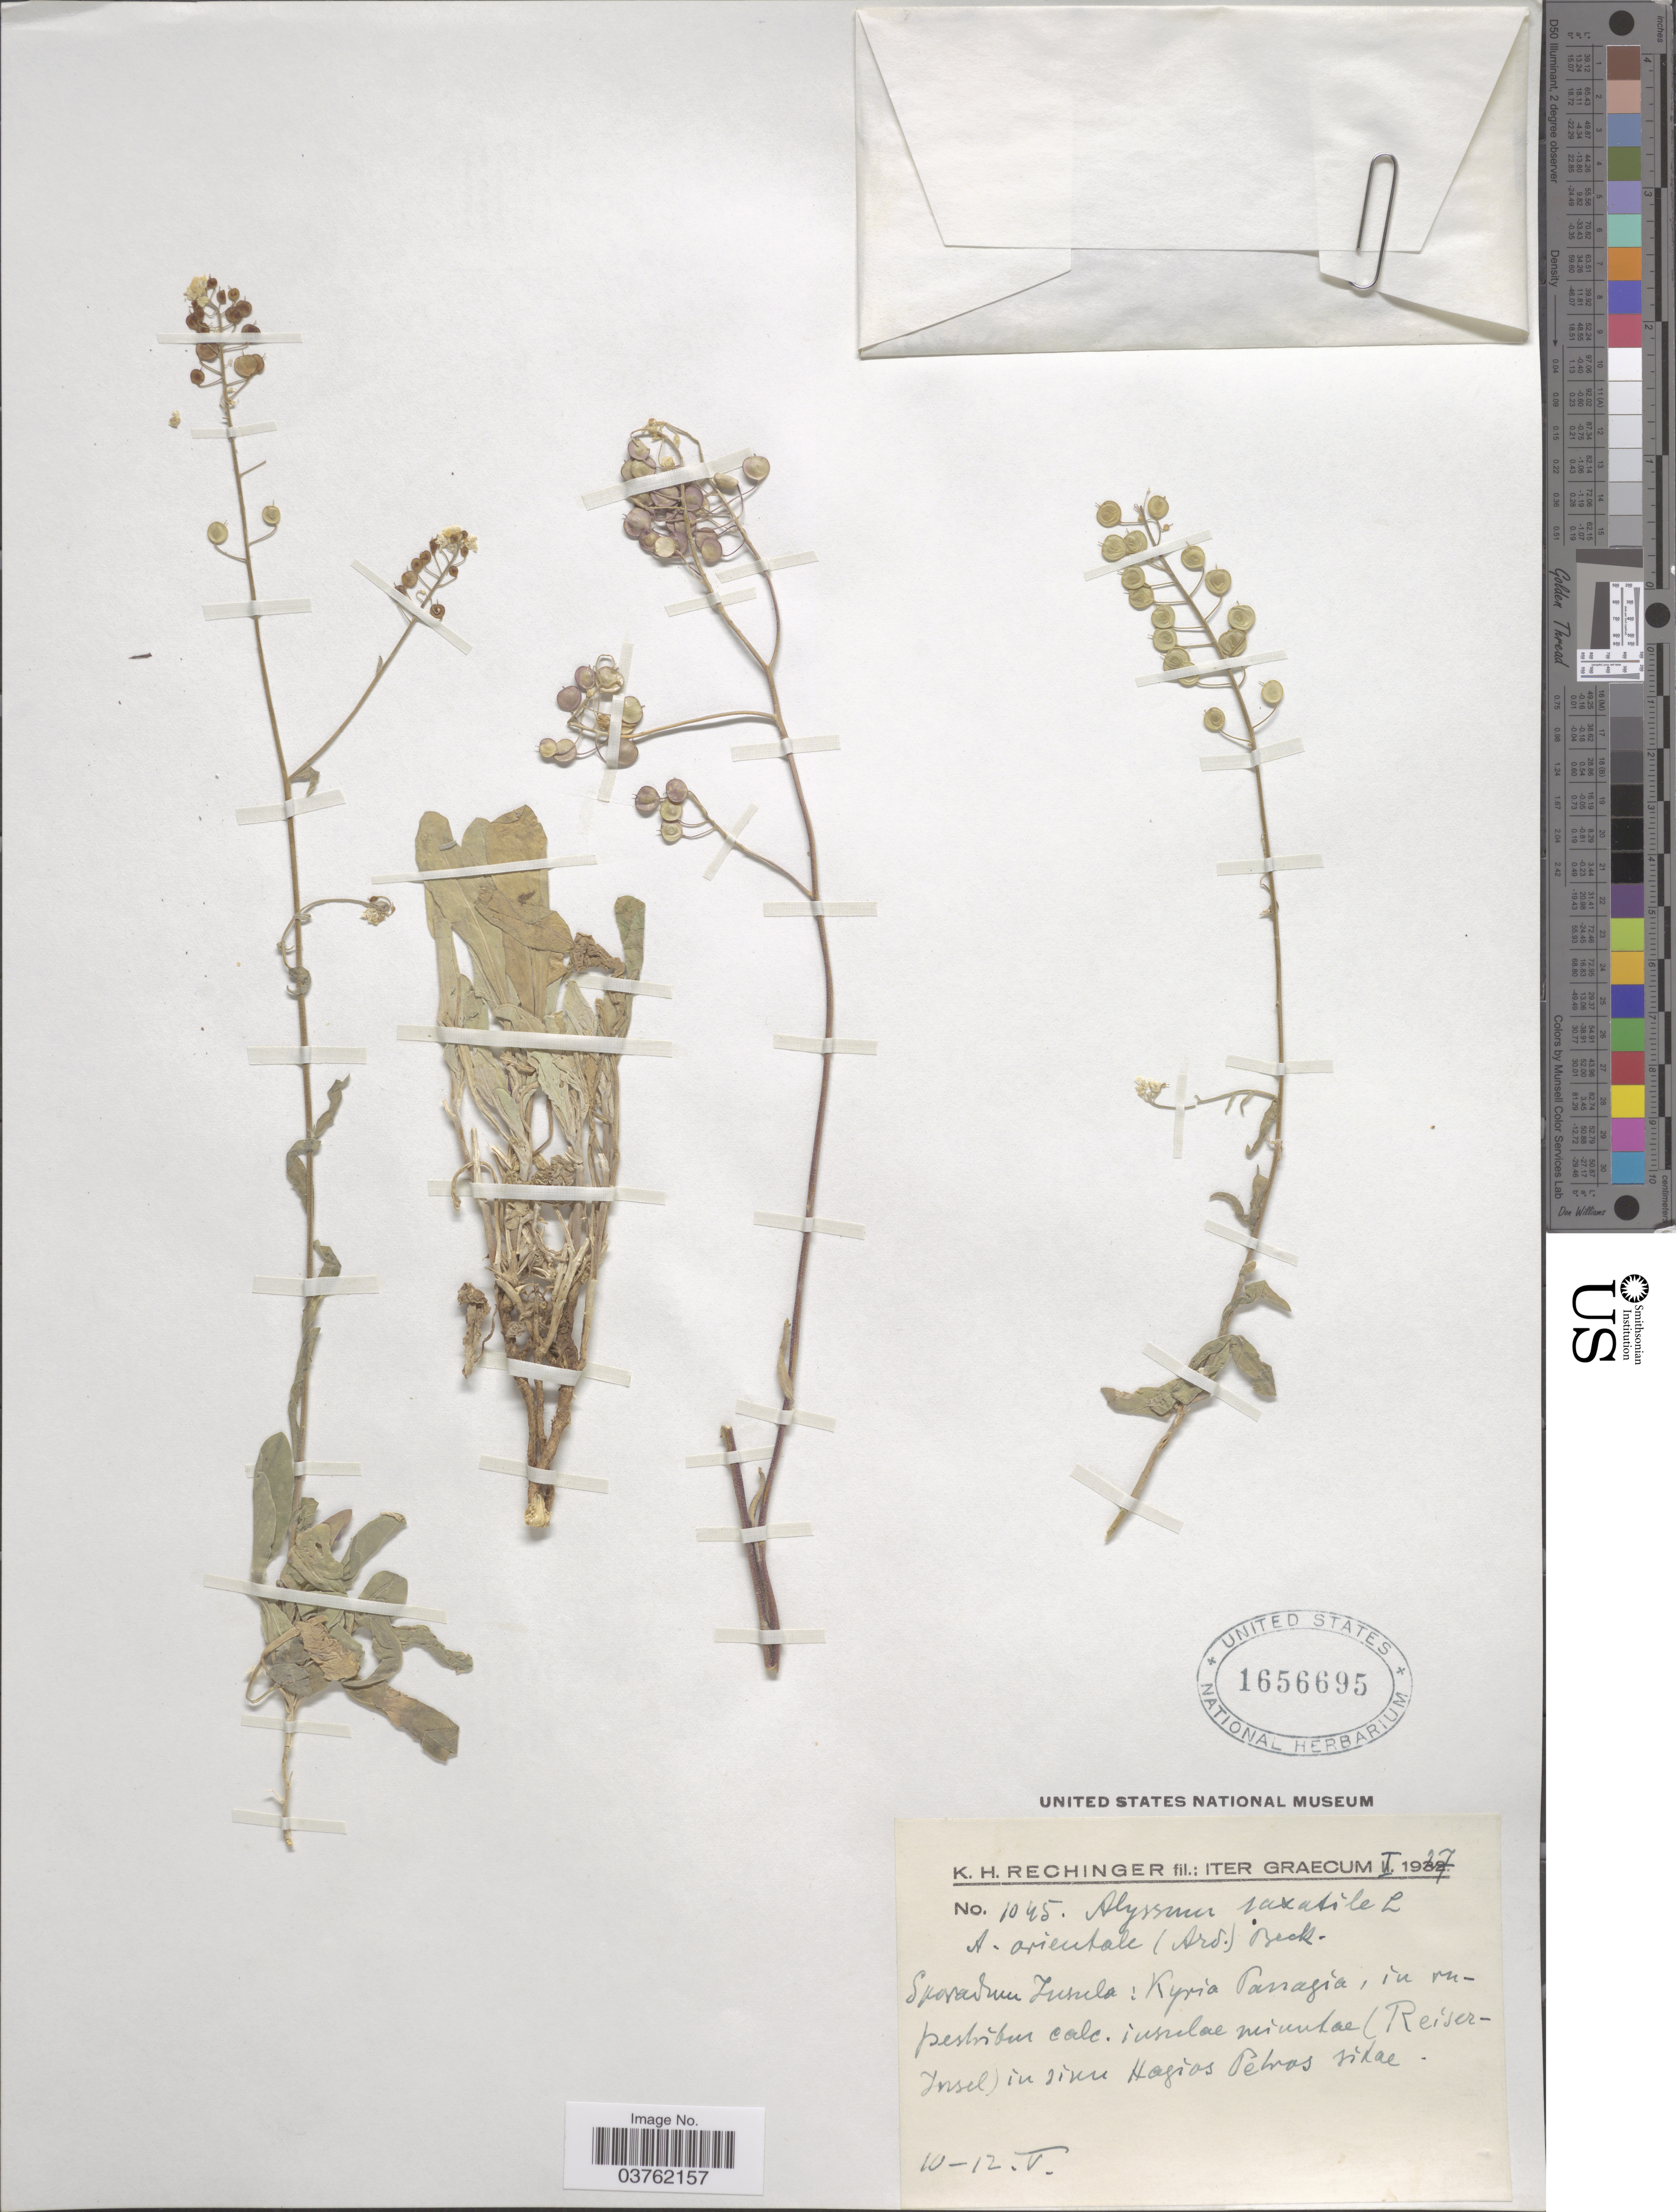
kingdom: Plantae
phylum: Tracheophyta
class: Magnoliopsida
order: Brassicales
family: Brassicaceae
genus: Alyssum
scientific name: Alyssum saxatile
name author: L.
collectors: K. H. Rechinger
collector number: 1045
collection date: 1927-05-10/1927-05-12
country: Greece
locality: Sporadum Insula: Kyria Panagia, in rupestribus calc. insulae minutae (Reiser-Insel) in sinu Hagios Petros sitae.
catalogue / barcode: US 1656695